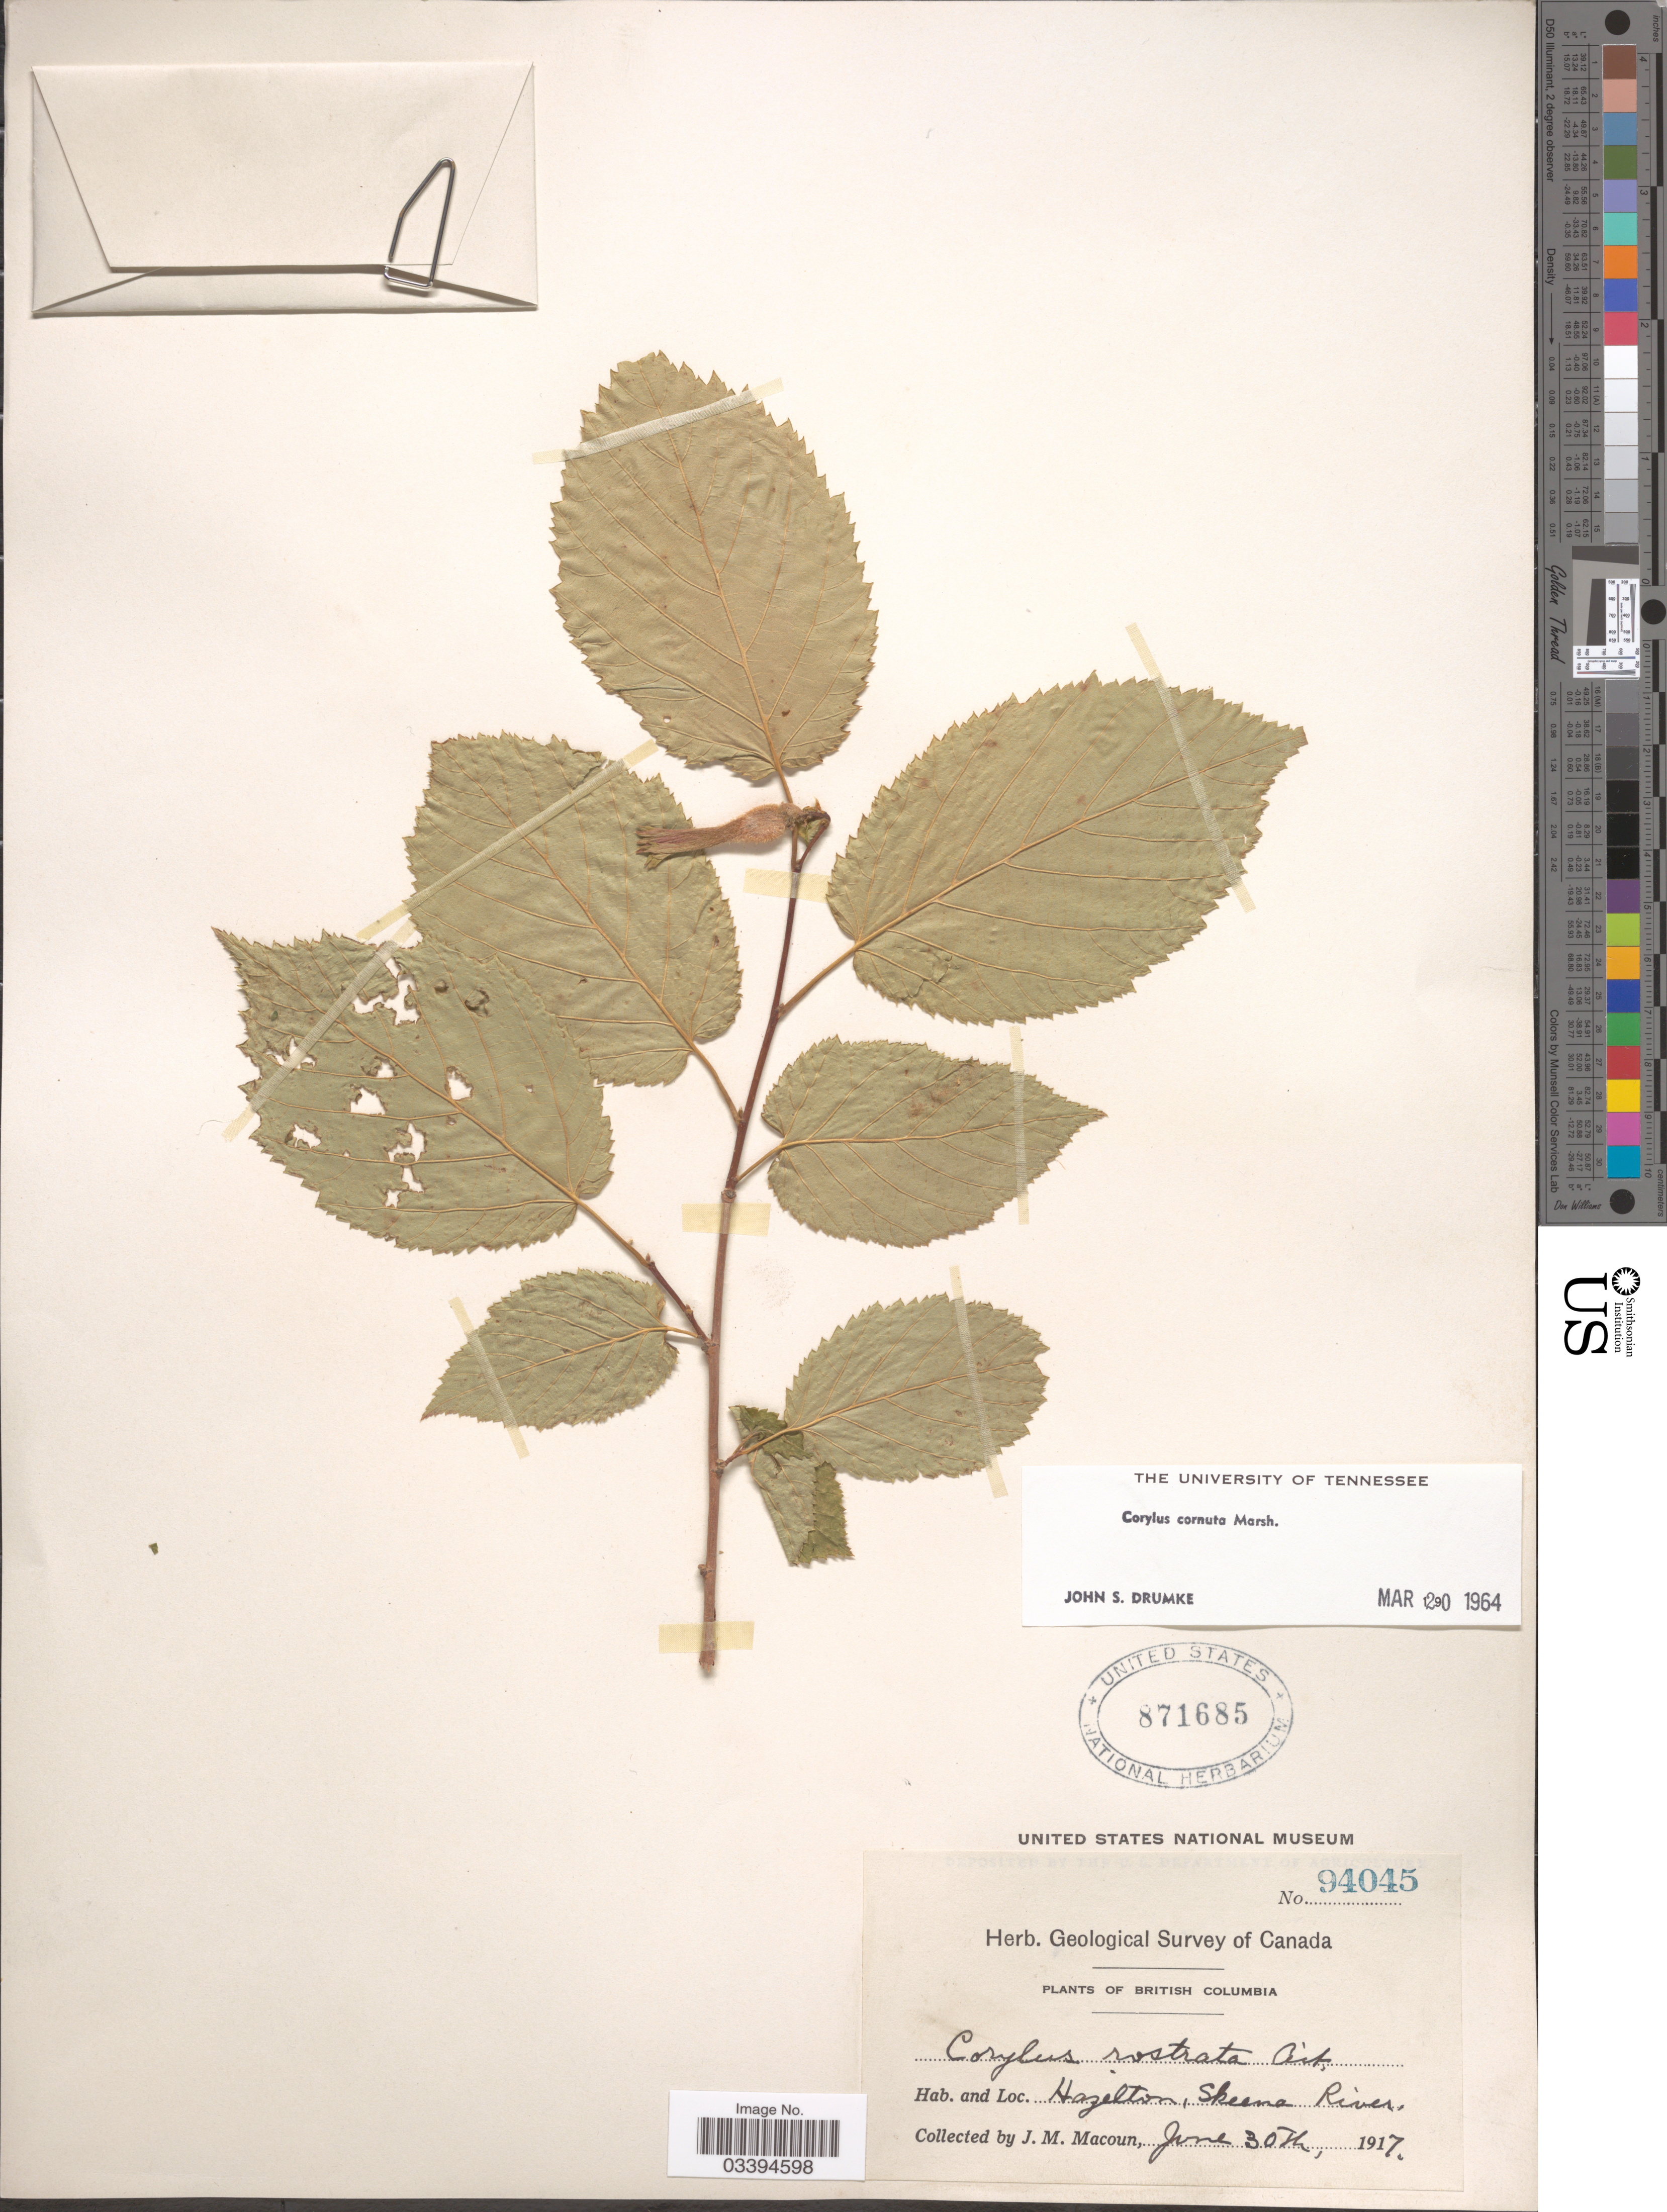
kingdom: Plantae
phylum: Tracheophyta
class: Magnoliopsida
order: Fagales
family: Betulaceae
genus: Corylus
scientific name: Corylus cornuta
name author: Marshall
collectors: J. M. Macoun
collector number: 94045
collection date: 1917-06-30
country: Canada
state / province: British Columbia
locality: Hazelston, Skeena River.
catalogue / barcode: US 871685